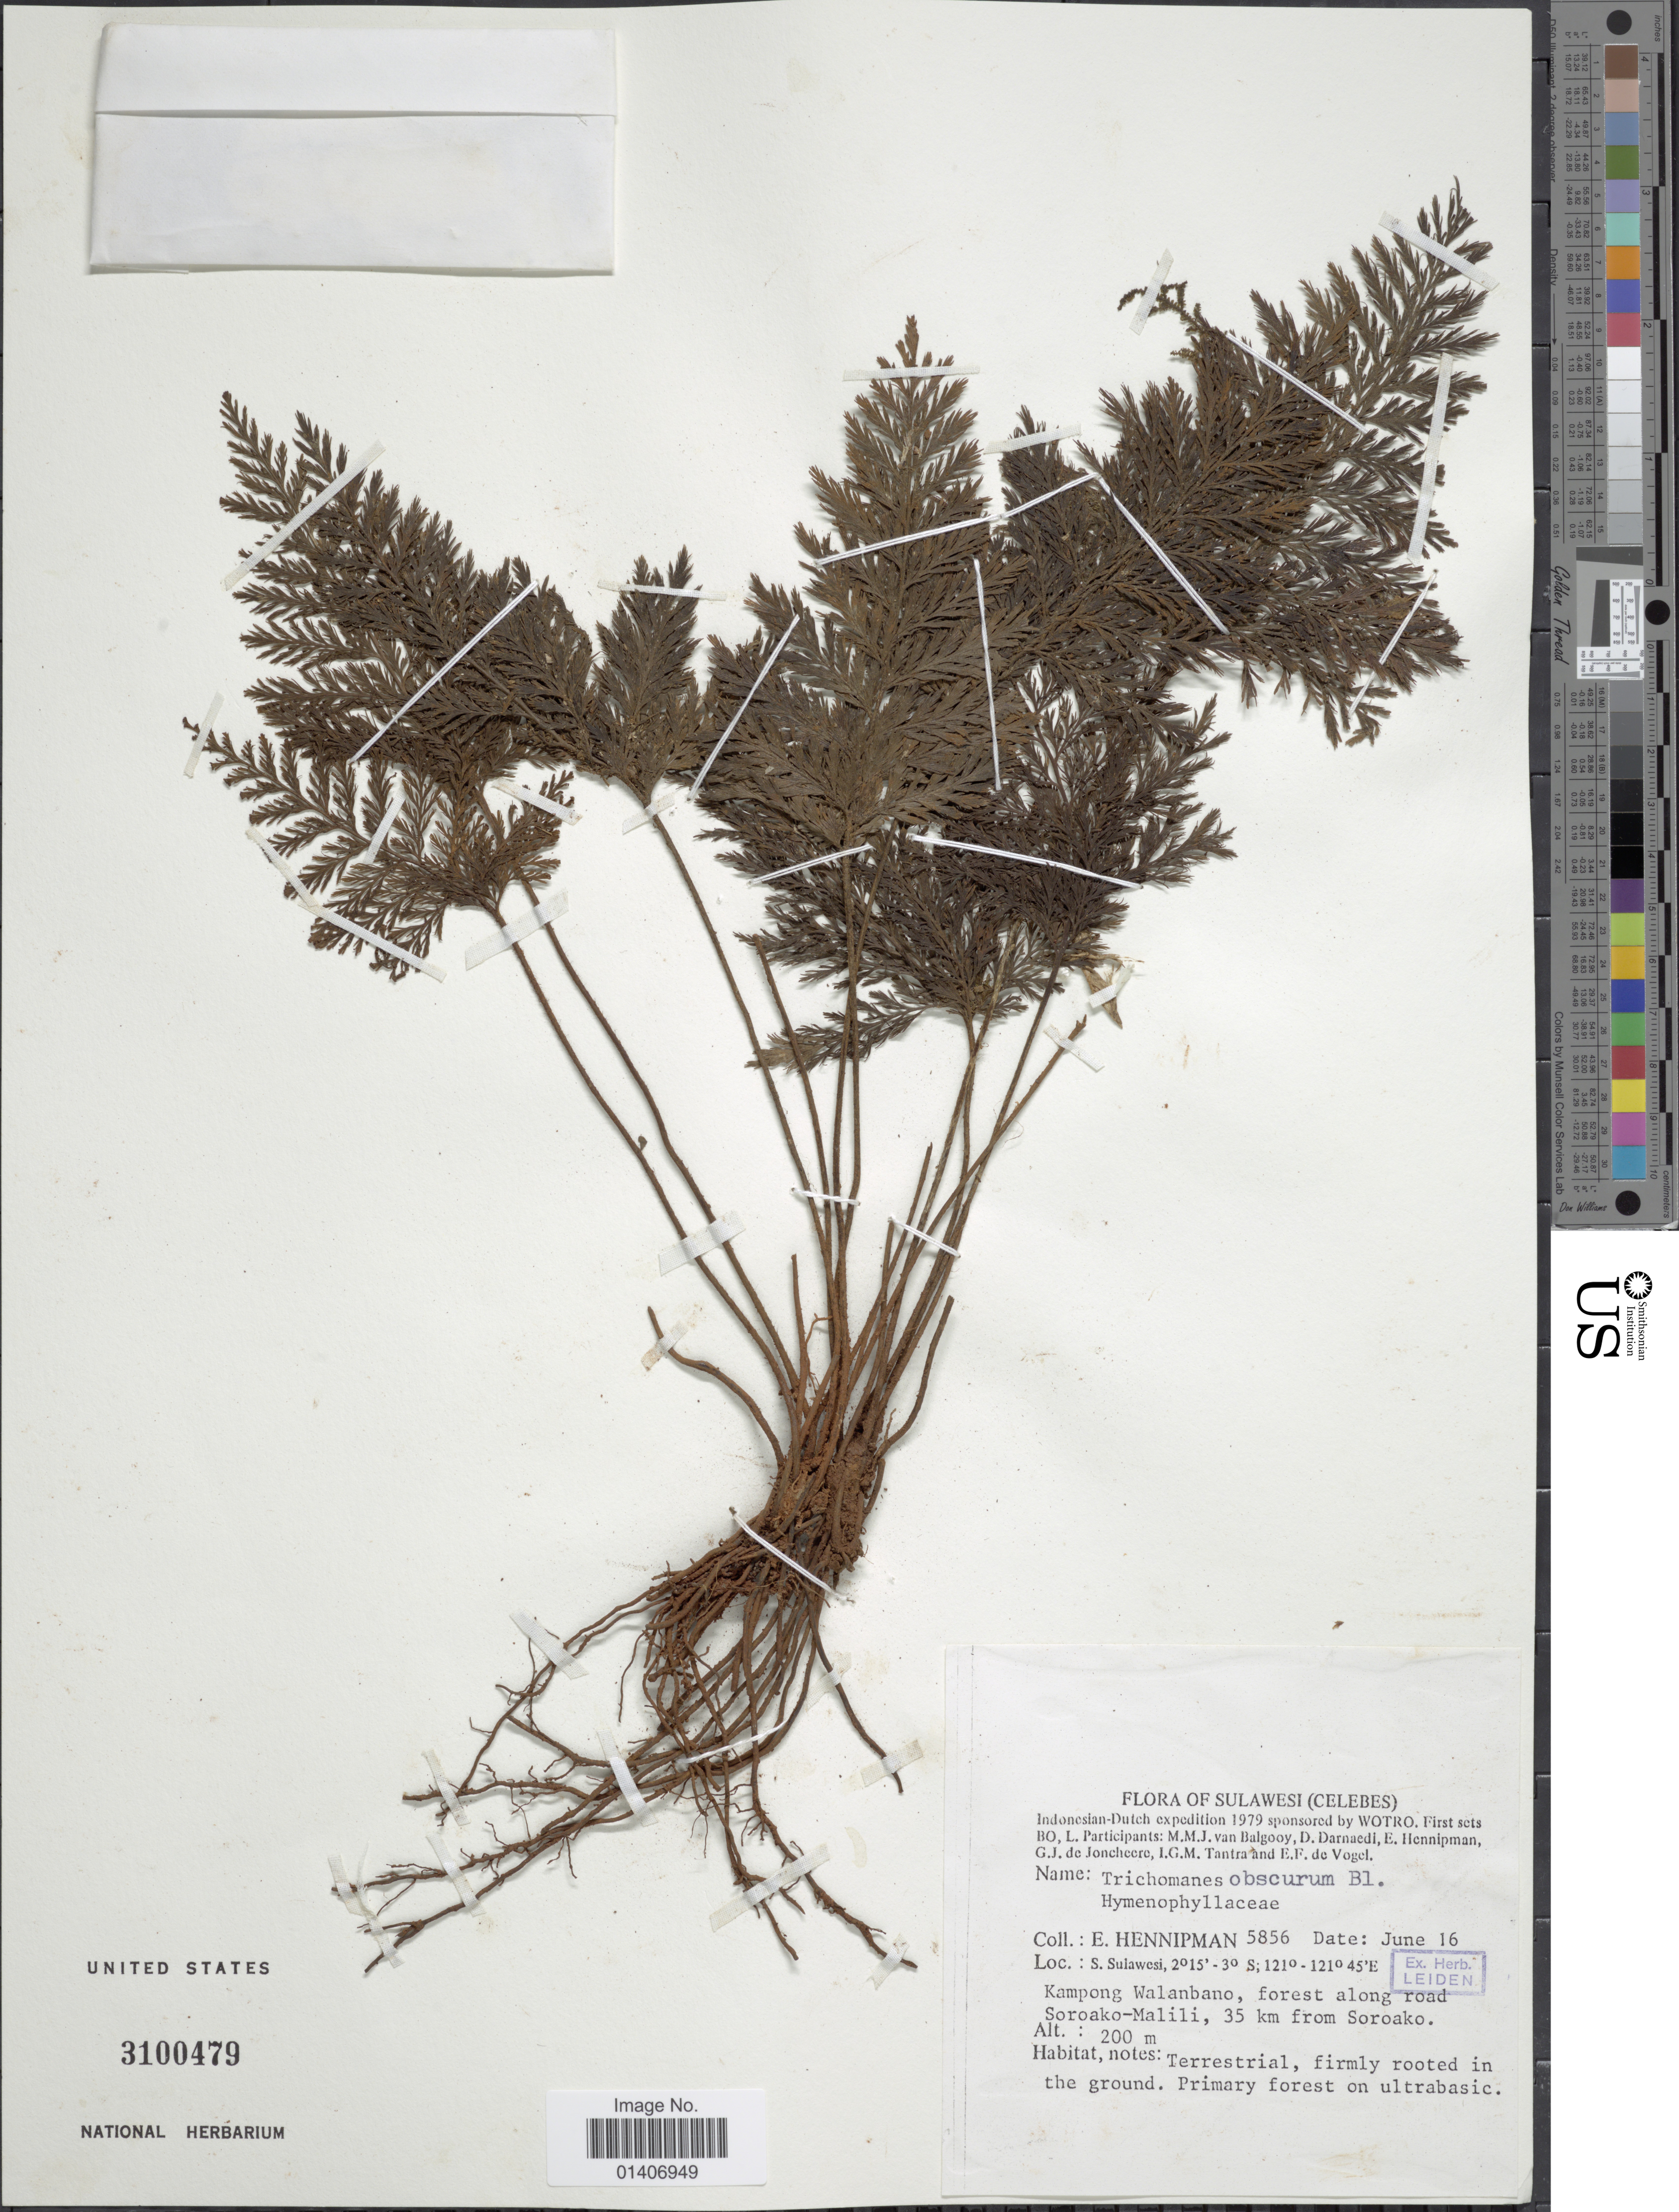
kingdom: Plantae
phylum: Tracheophyta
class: Polypodiopsida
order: Hymenophyllales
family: Hymenophyllaceae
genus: Abrodictyum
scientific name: Abrodictyum obscurum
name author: (Blume) Ebihara & K. Iwats.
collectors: E. Hennipman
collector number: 5856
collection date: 1979-06-16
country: Indonesia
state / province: Sulawesi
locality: Sulawesi(Celebes), S. Sulawesi, Kamping Walanbano, forest along road Soroako-Malili, 35km from Soroako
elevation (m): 200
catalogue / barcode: US 3100479